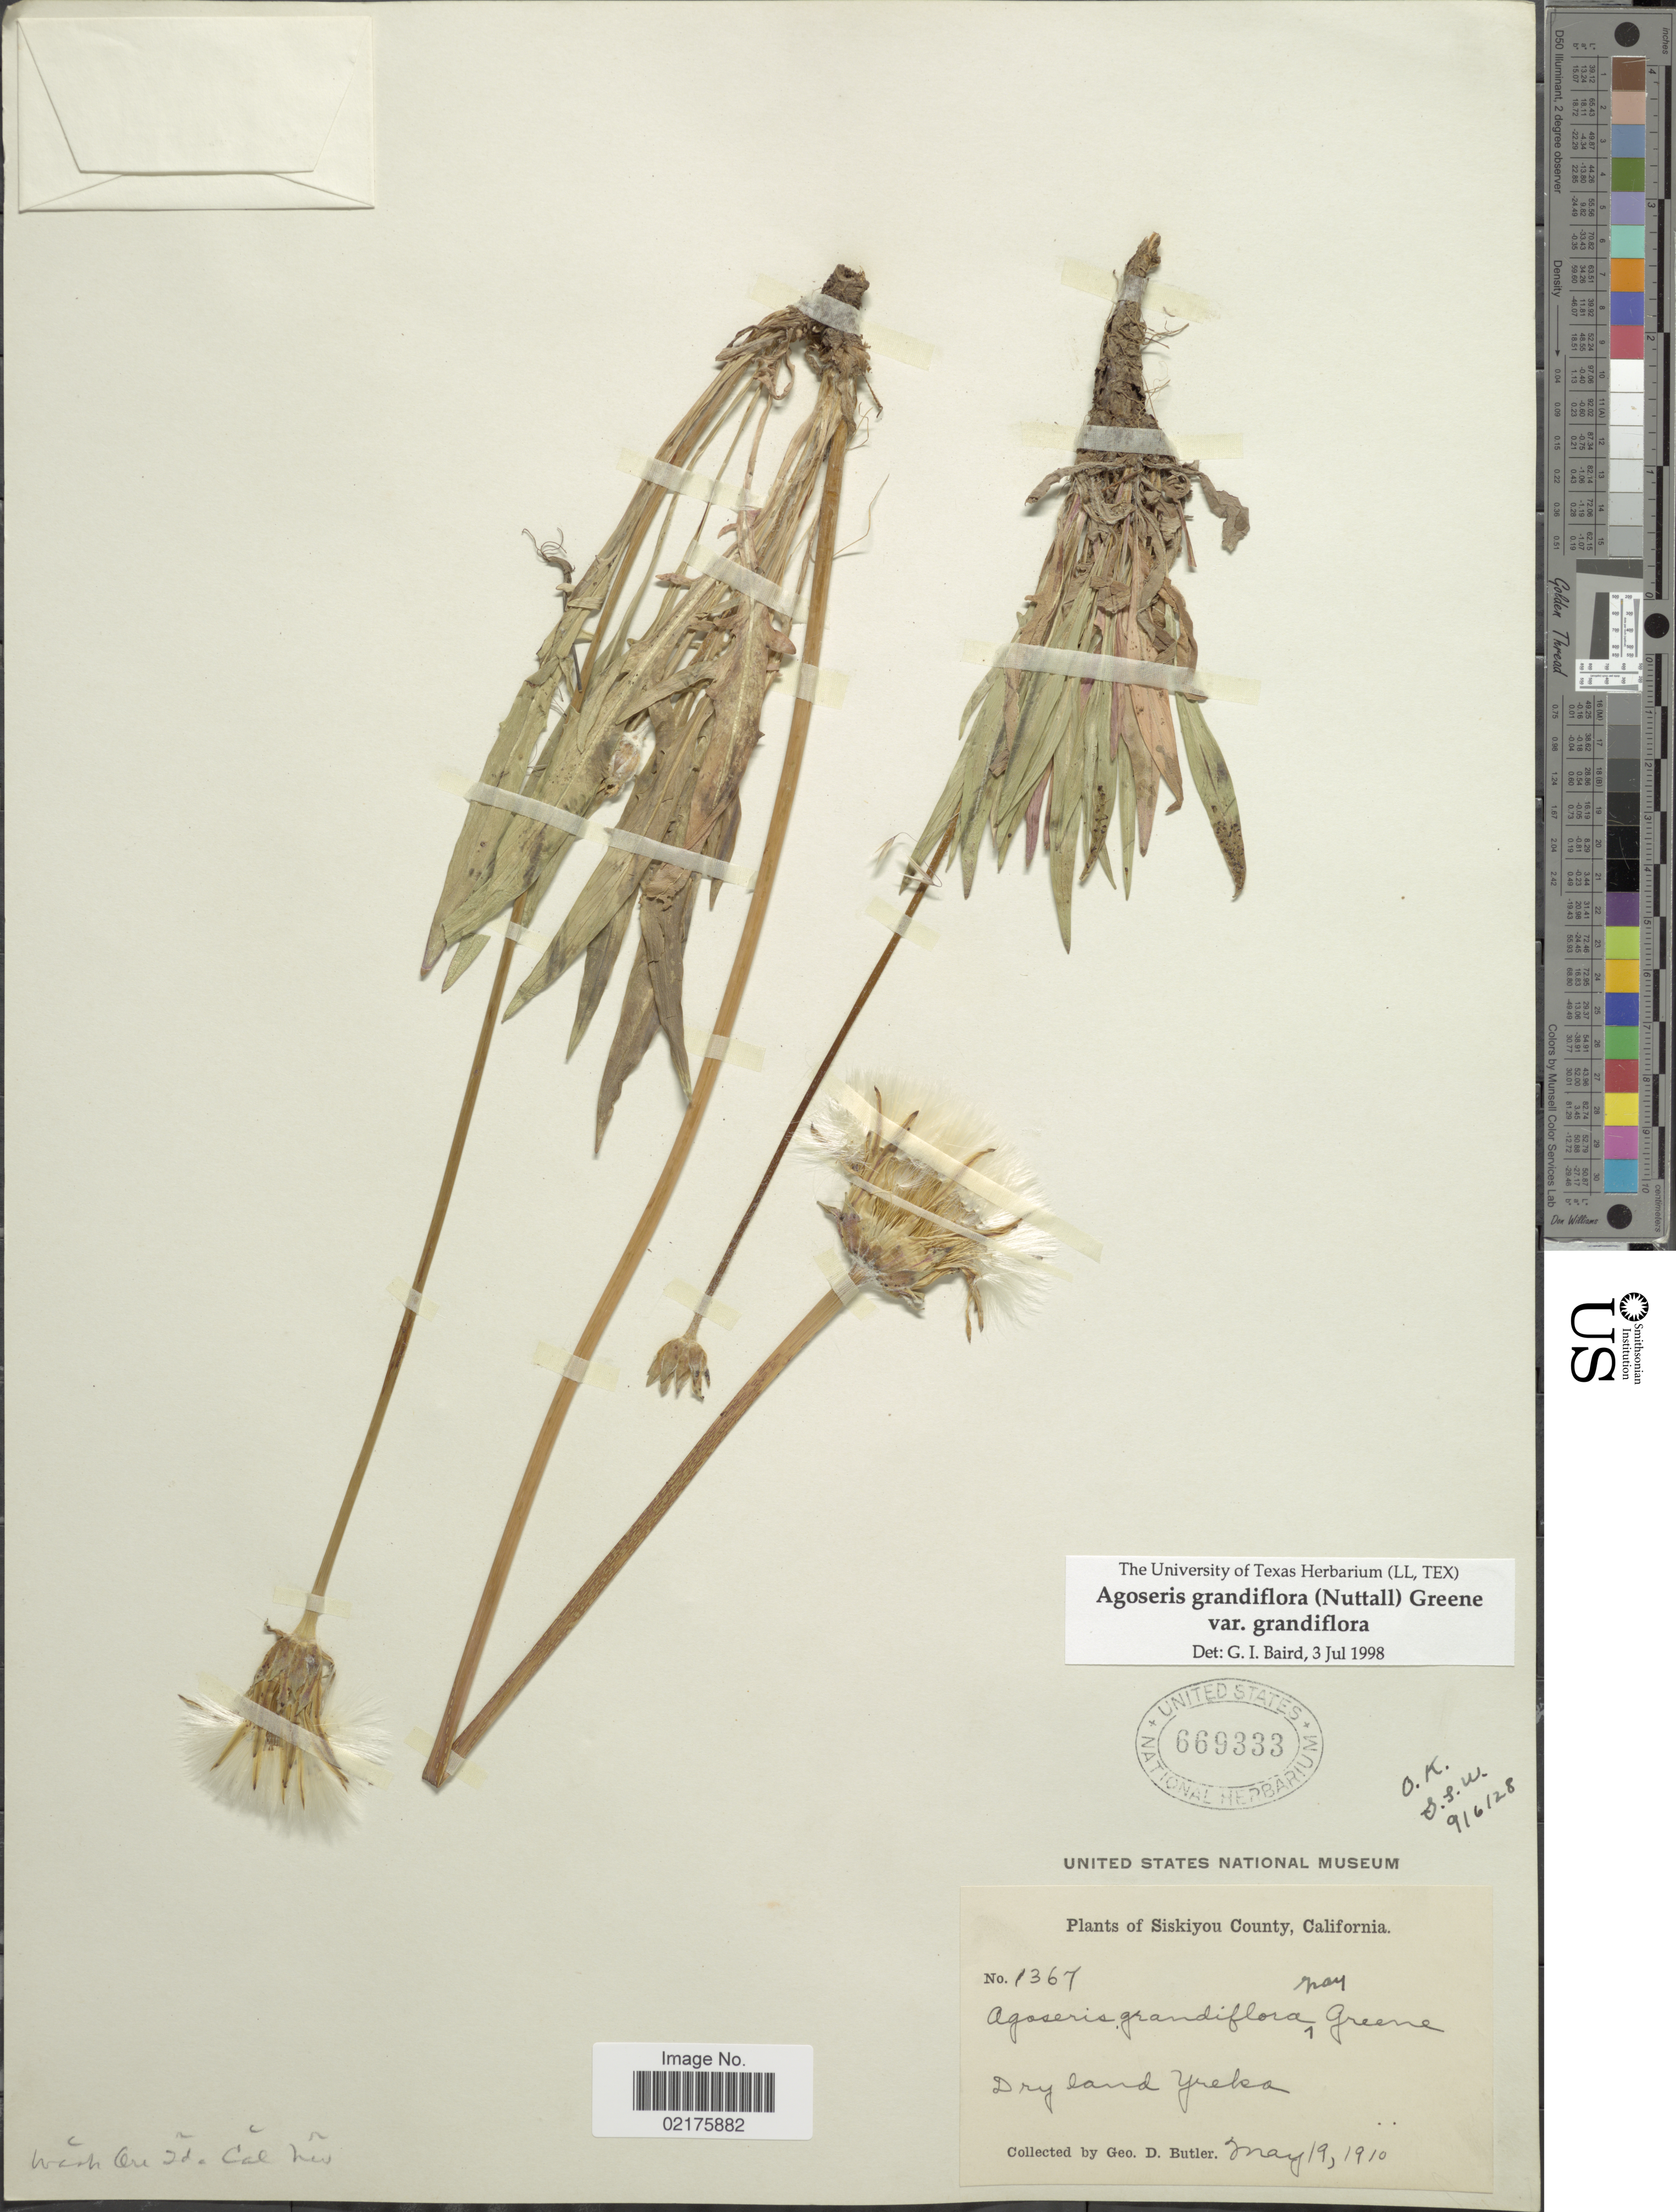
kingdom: Plantae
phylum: Tracheophyta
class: Magnoliopsida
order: Asterales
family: Asteraceae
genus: Agoseris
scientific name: Agoseris grandiflora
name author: (Nutt.) Greene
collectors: G. D. Butler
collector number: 1367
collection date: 1910-05-19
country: United States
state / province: California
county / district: Siskiyou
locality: Siskiyou County, dry land Yreka.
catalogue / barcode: US 669333